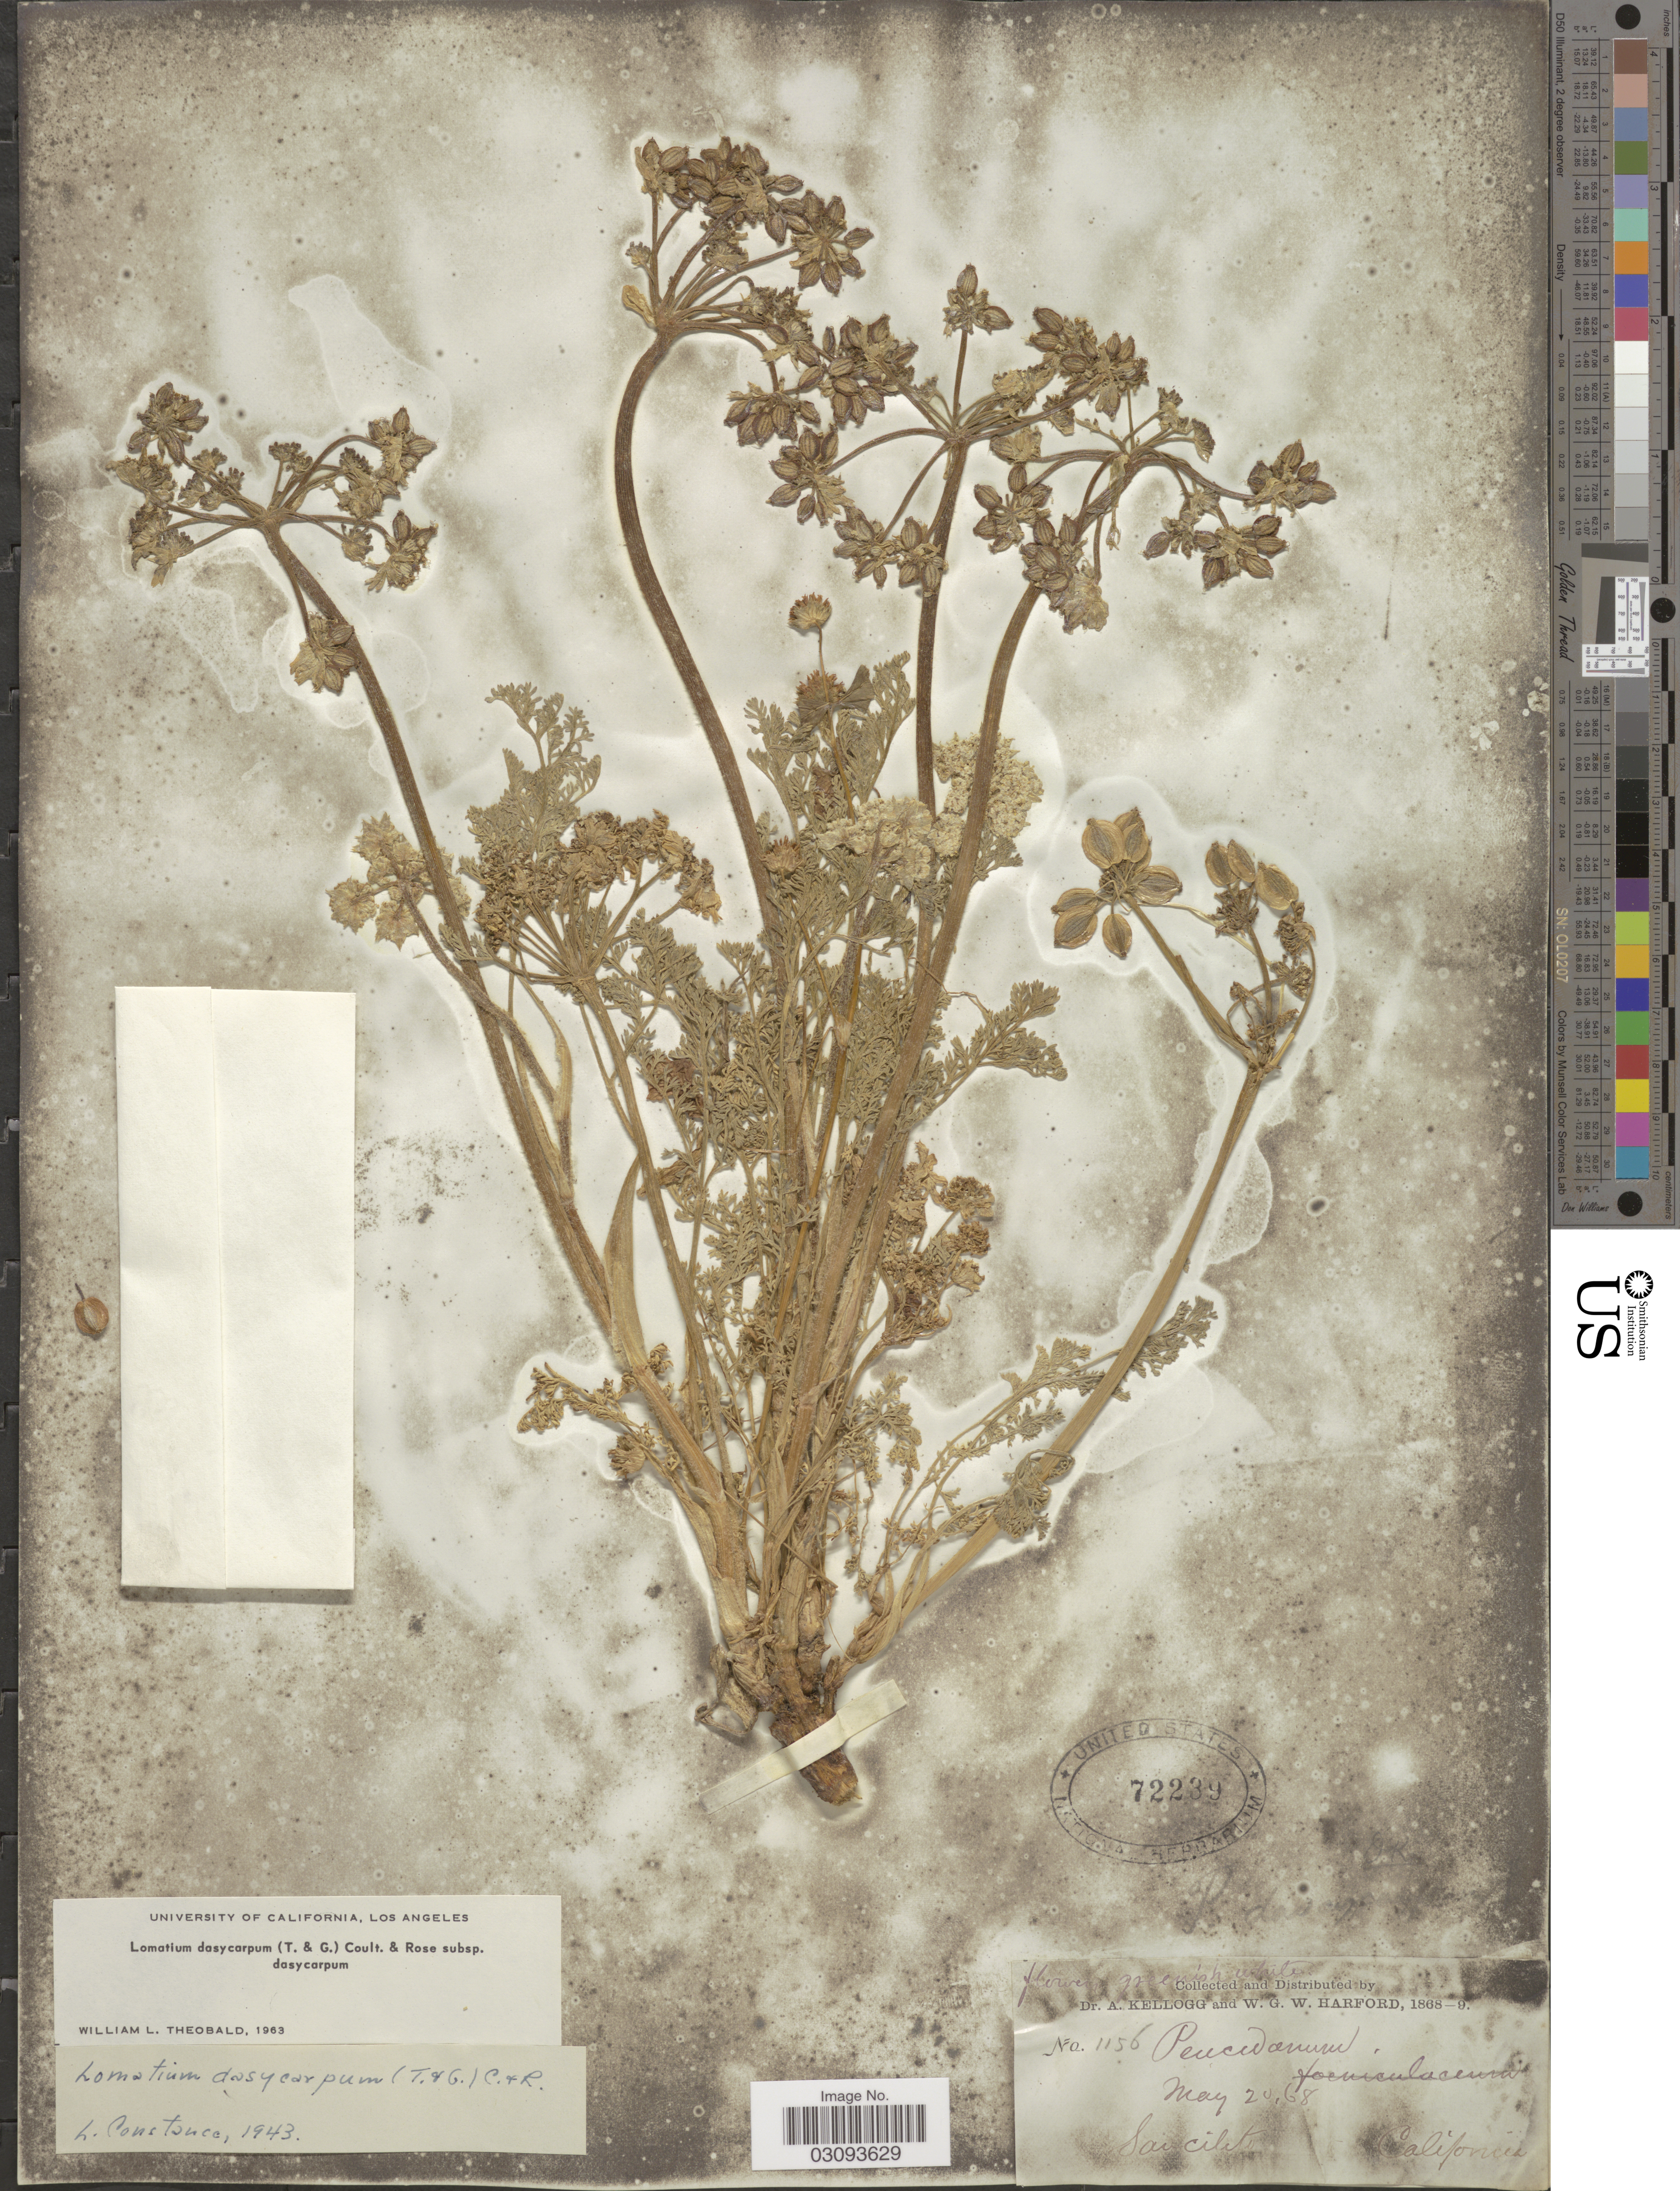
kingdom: Plantae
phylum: Tracheophyta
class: Magnoliopsida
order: Apiales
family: Apiaceae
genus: Lomatium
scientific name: Lomatium dasycarpum subsp. dasycarpum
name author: (Torr.) J.M. Coult. & Rose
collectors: A. Kellogg & W. G. W. Harford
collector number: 1156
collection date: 1868-05-20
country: United States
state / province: California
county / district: Marin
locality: Sausalito.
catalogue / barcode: US 72239